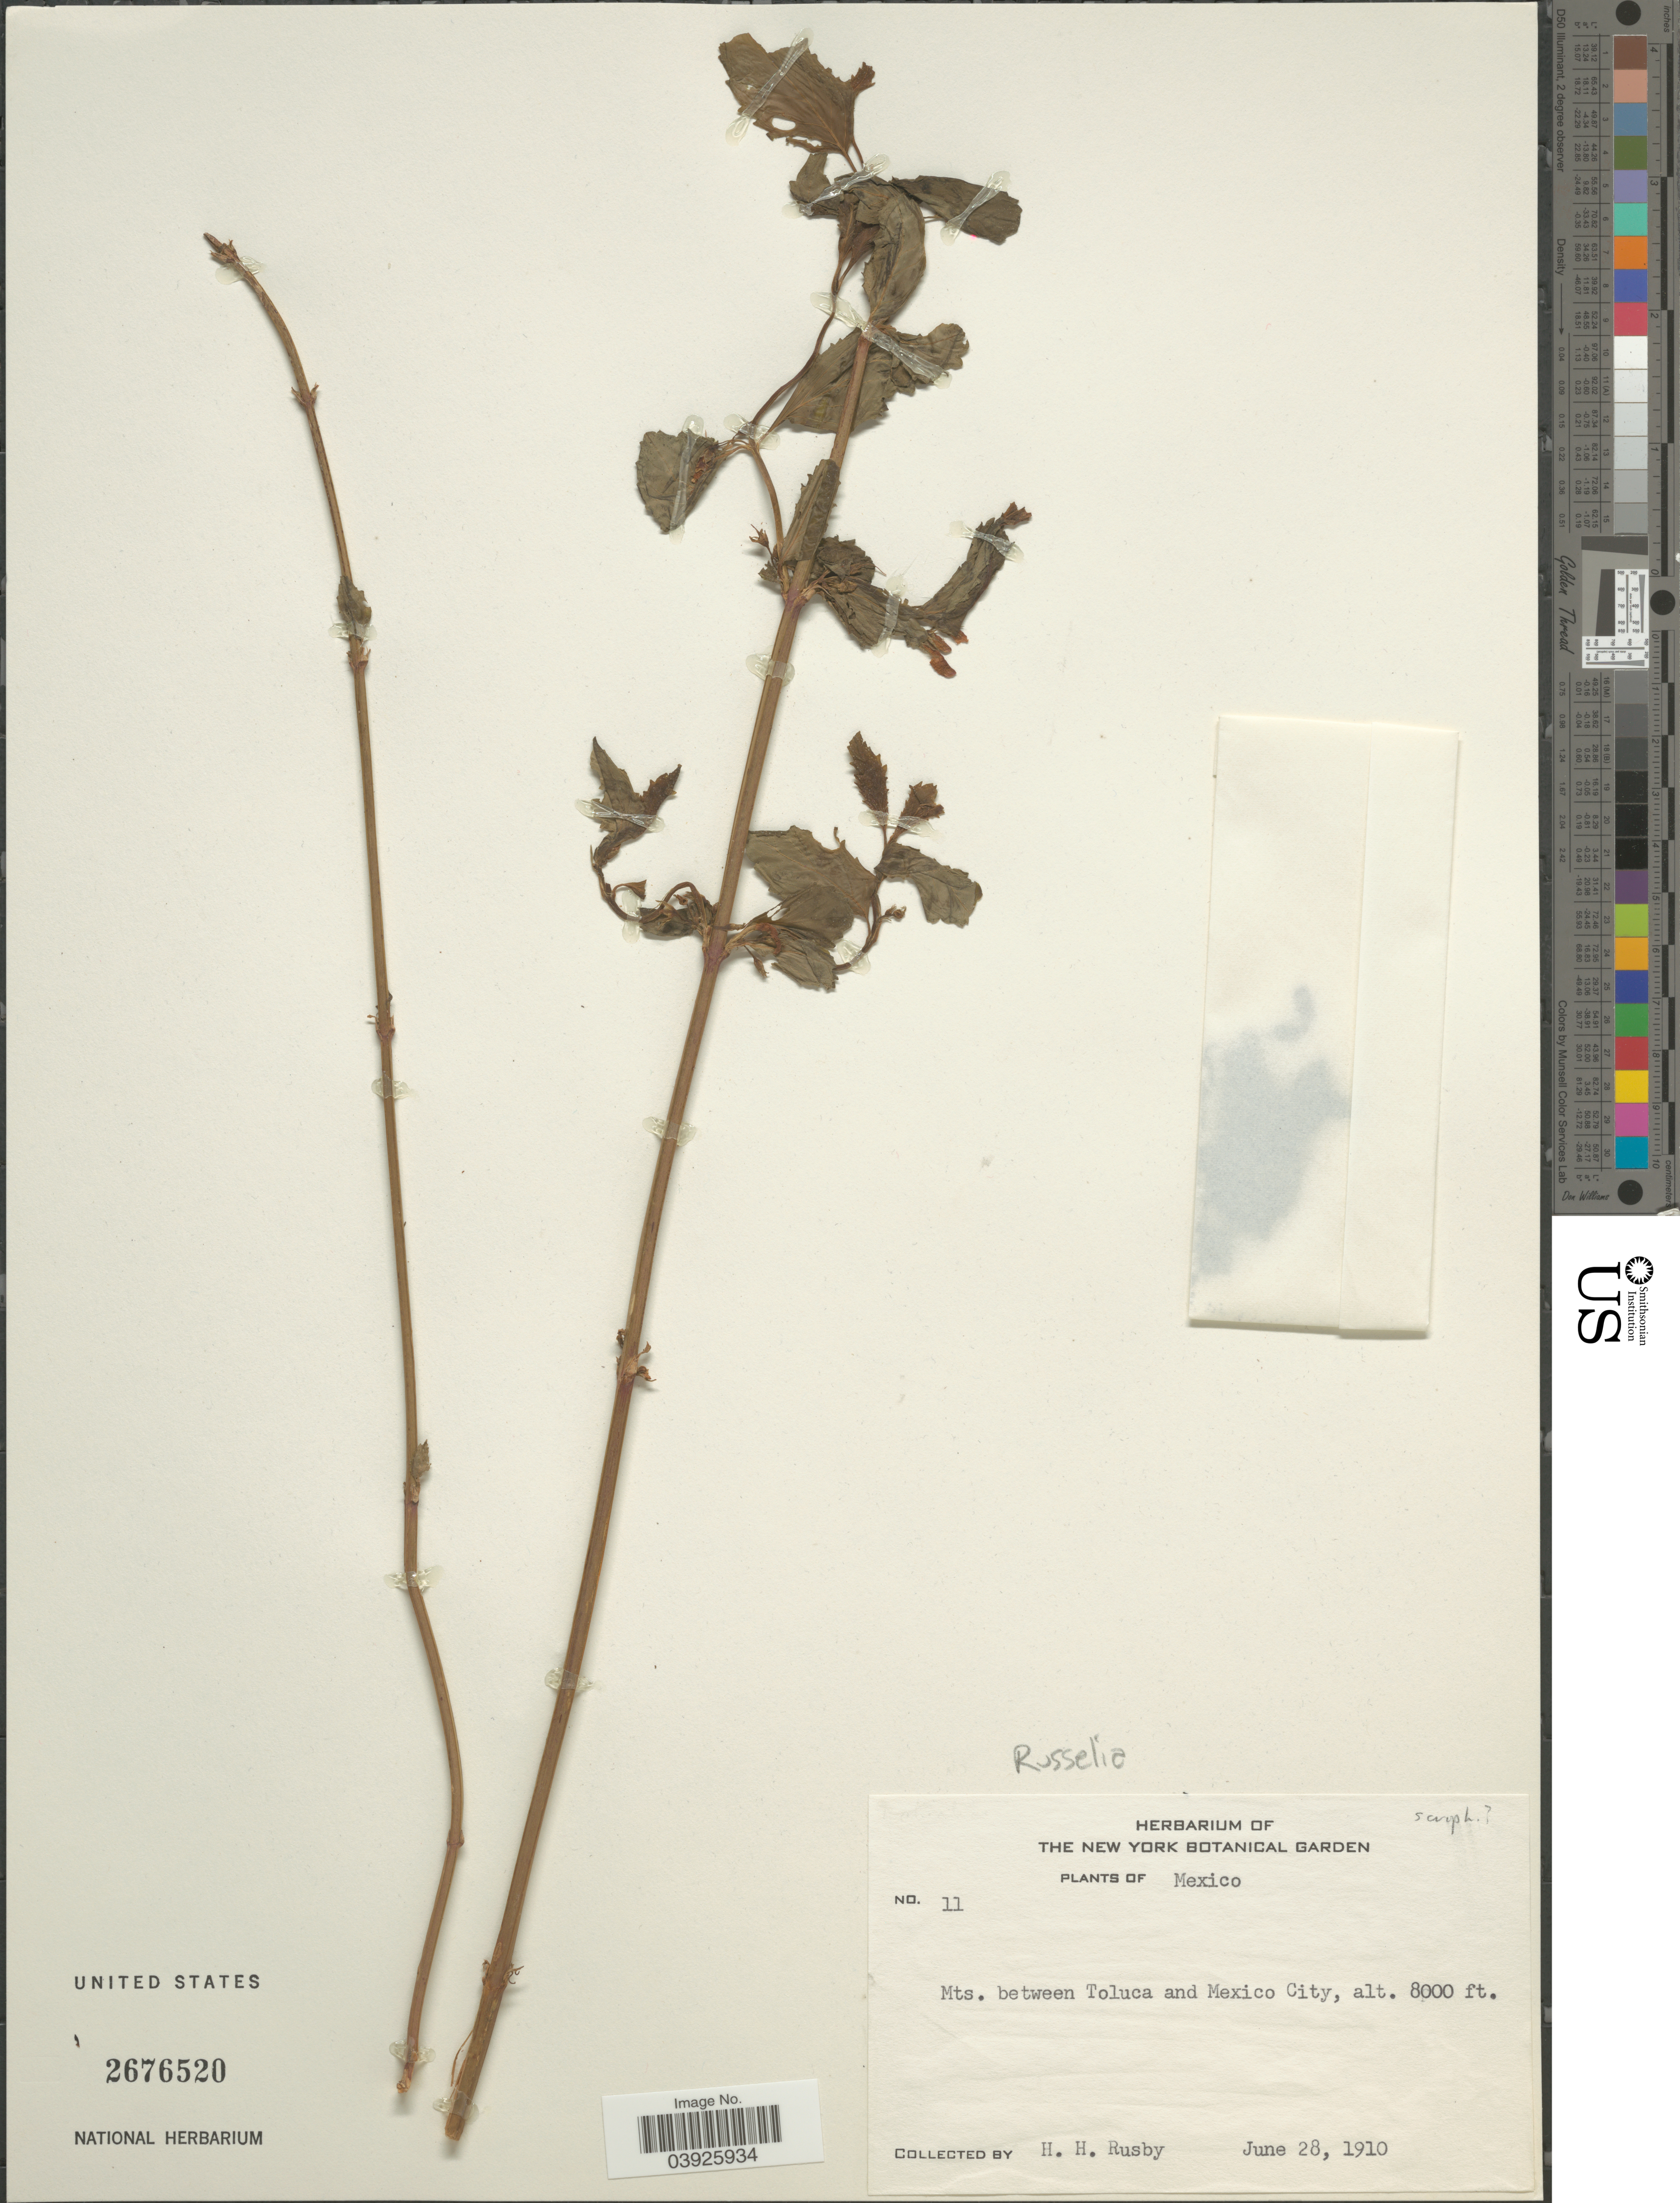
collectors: H. H. Rusby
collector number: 11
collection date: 1910-06-28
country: Mexico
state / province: México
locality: Mts. between Toluca and Mexico City.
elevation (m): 2438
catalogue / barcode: US 2676520